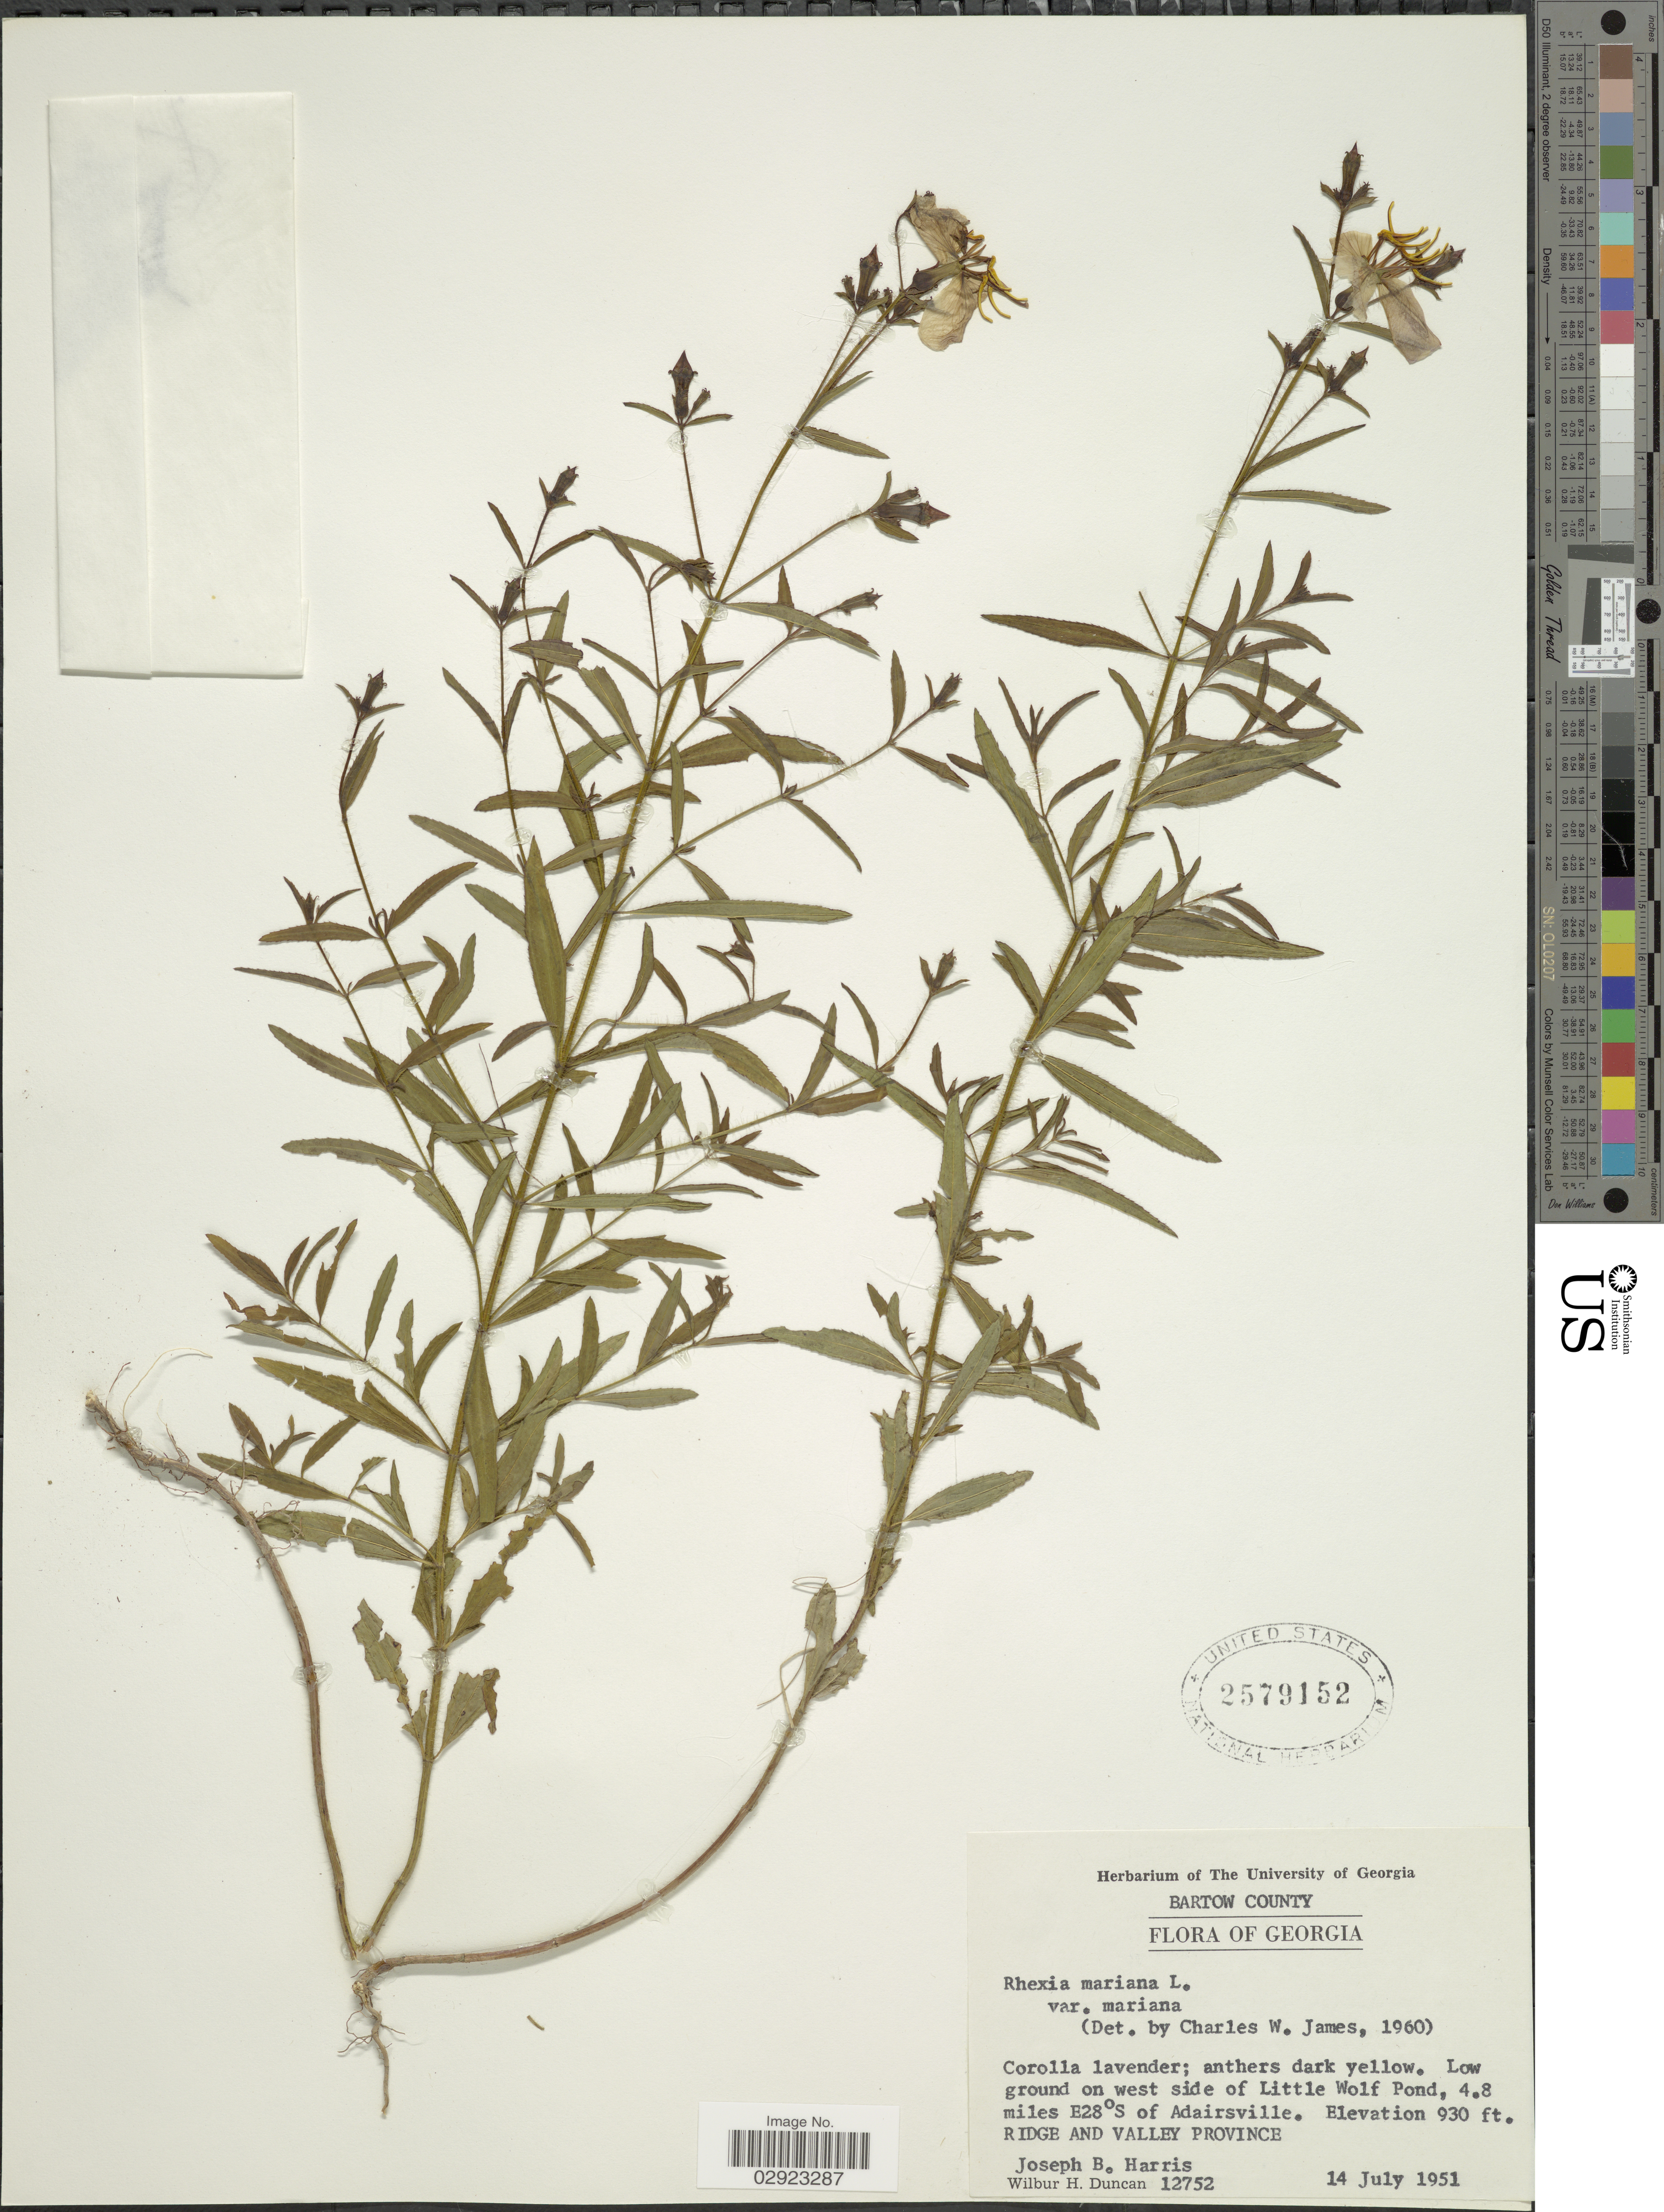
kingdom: Plantae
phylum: Tracheophyta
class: Magnoliopsida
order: Myrtales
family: Melastomataceae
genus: Rhexia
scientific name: Rhexia mariana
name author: L.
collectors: J. B. Harris & W. H. Duncan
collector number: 12752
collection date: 1951-07-14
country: United States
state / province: Georgia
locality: Bartow County, Low ground on west side of Little Wolf Pond, 4.8 miles E28°S of Adairsville. Ridge and Valley Province.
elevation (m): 283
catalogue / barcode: US 2579152